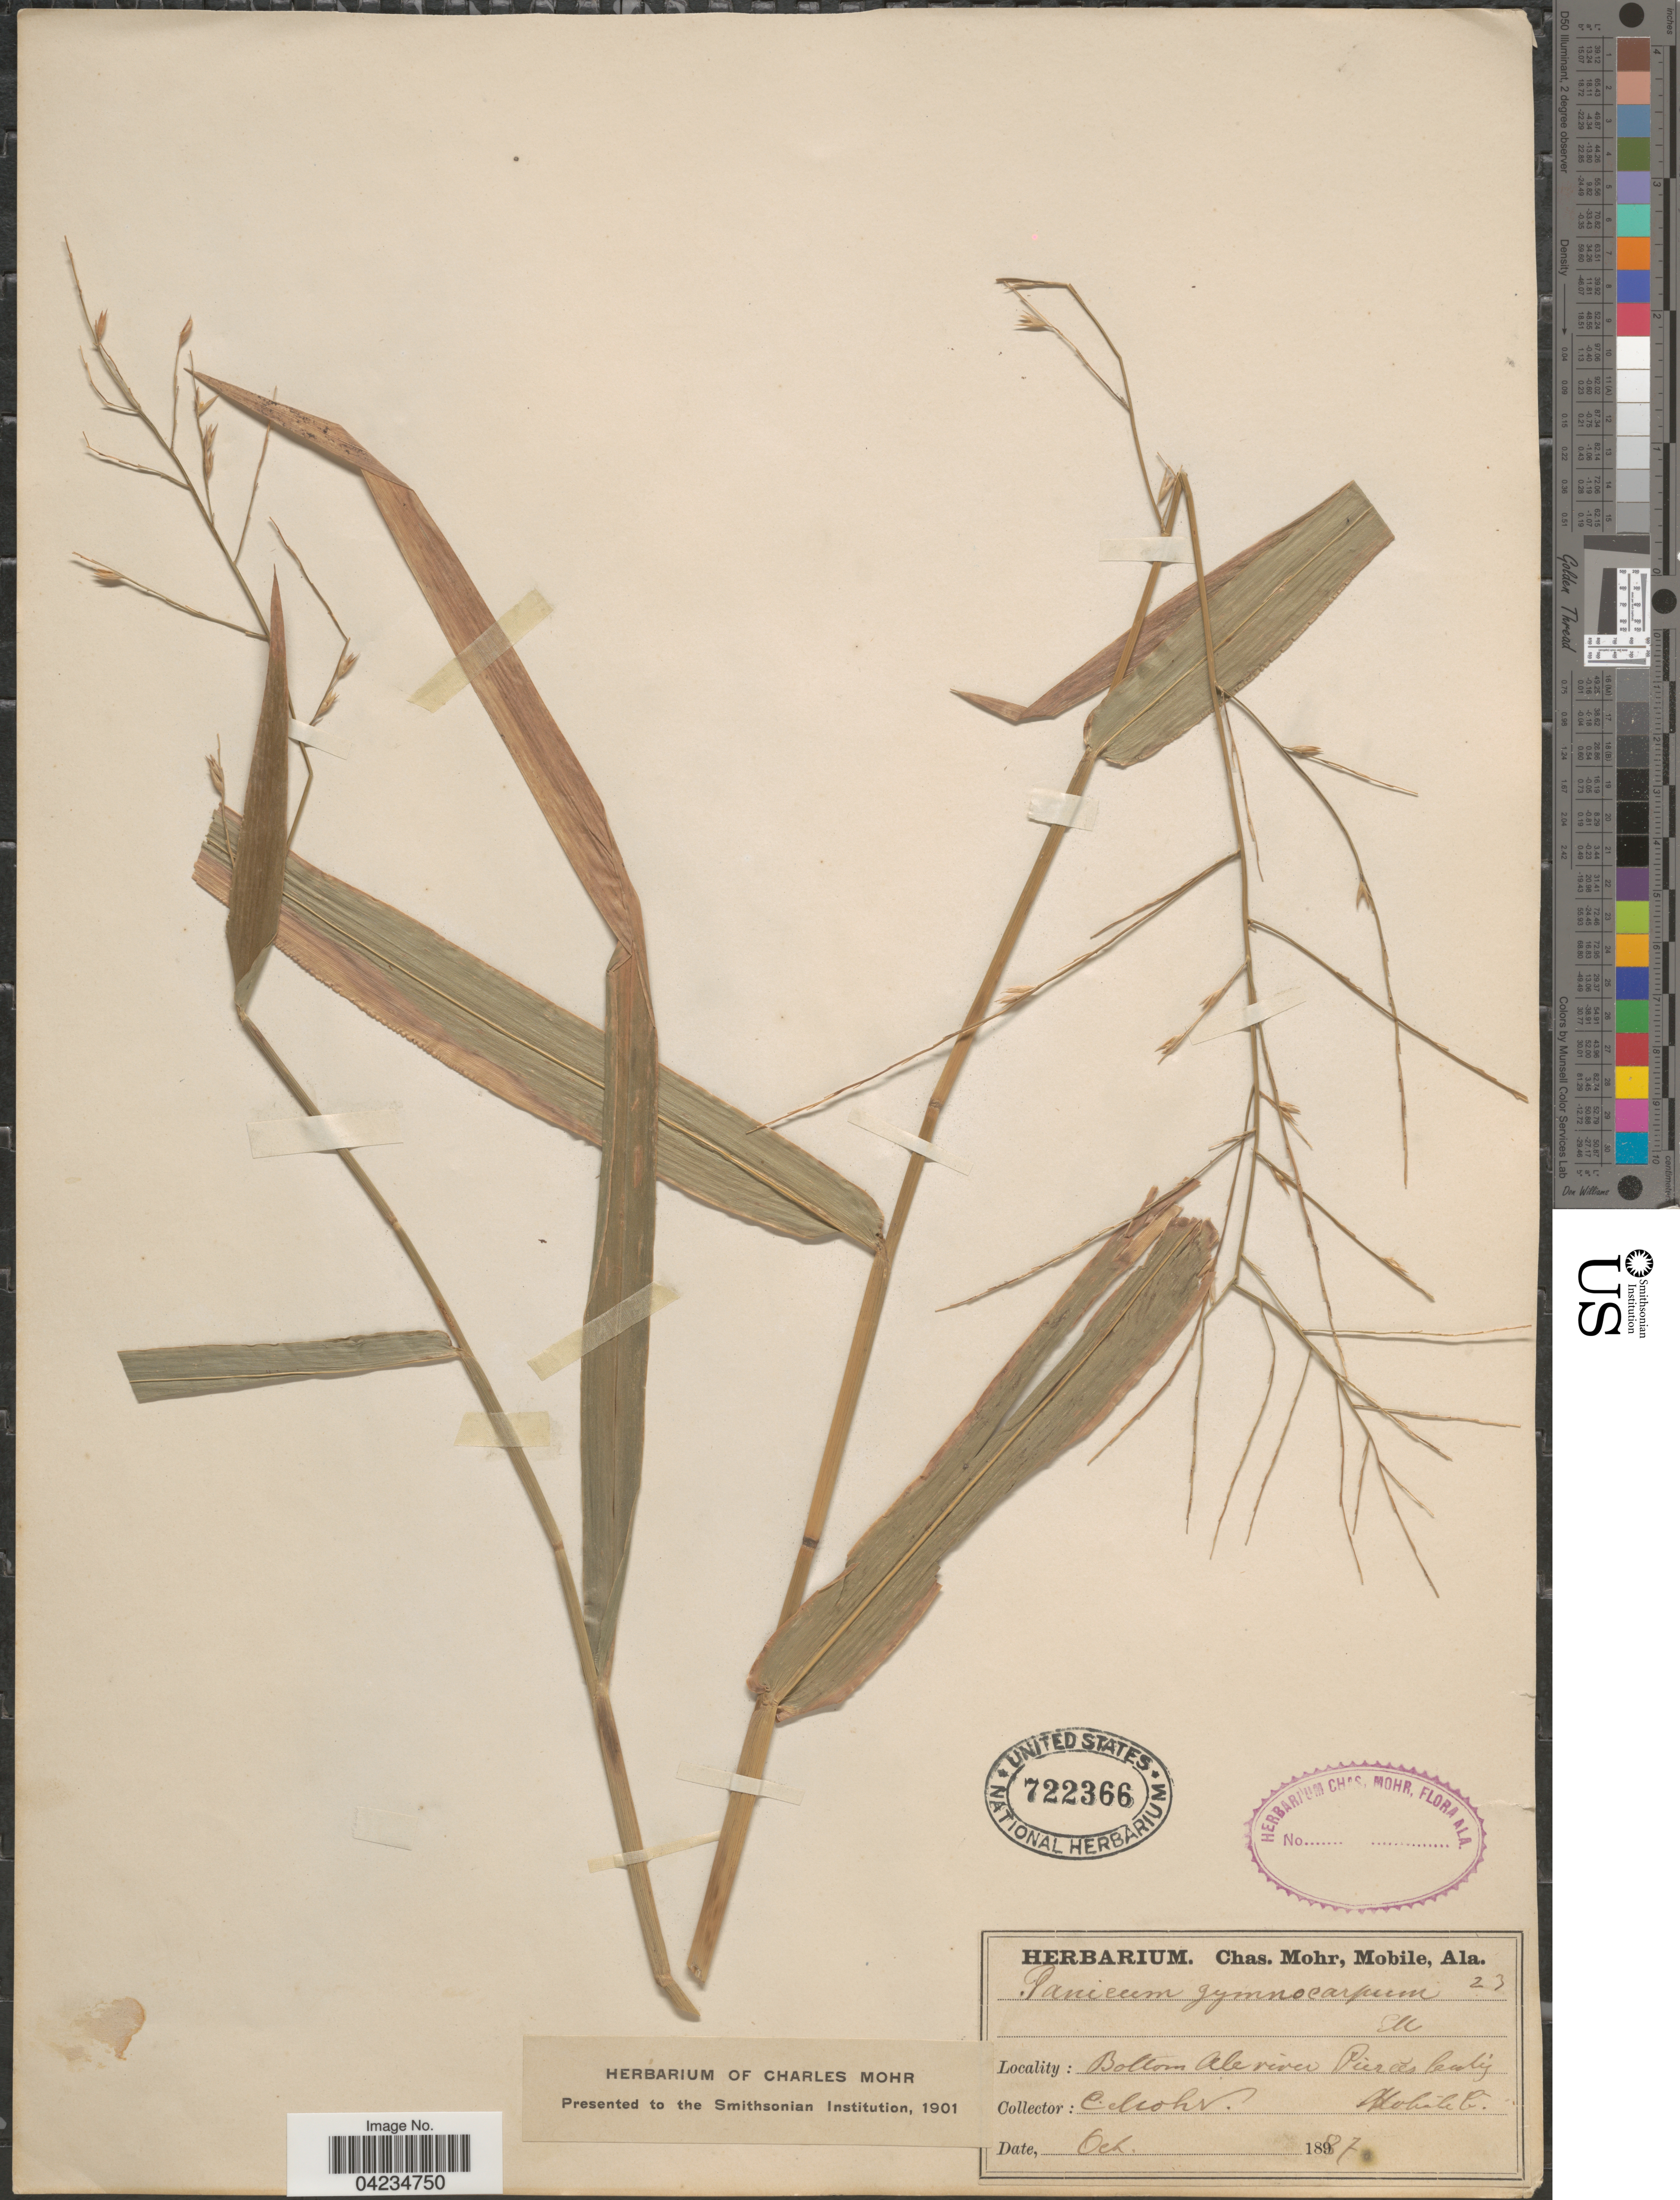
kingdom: Plantae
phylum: Tracheophyta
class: Liliopsida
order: Poales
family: Poaceae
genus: Phanopyrum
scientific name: Phanopyrum gymnocarpon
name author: (Elliott) Nash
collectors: Mohr, C. T. (herbarium)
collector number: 23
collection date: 1887-10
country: United States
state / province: Alabama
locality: Bottom Ale river. Pierces City. Mobile Co.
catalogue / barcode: US 722366